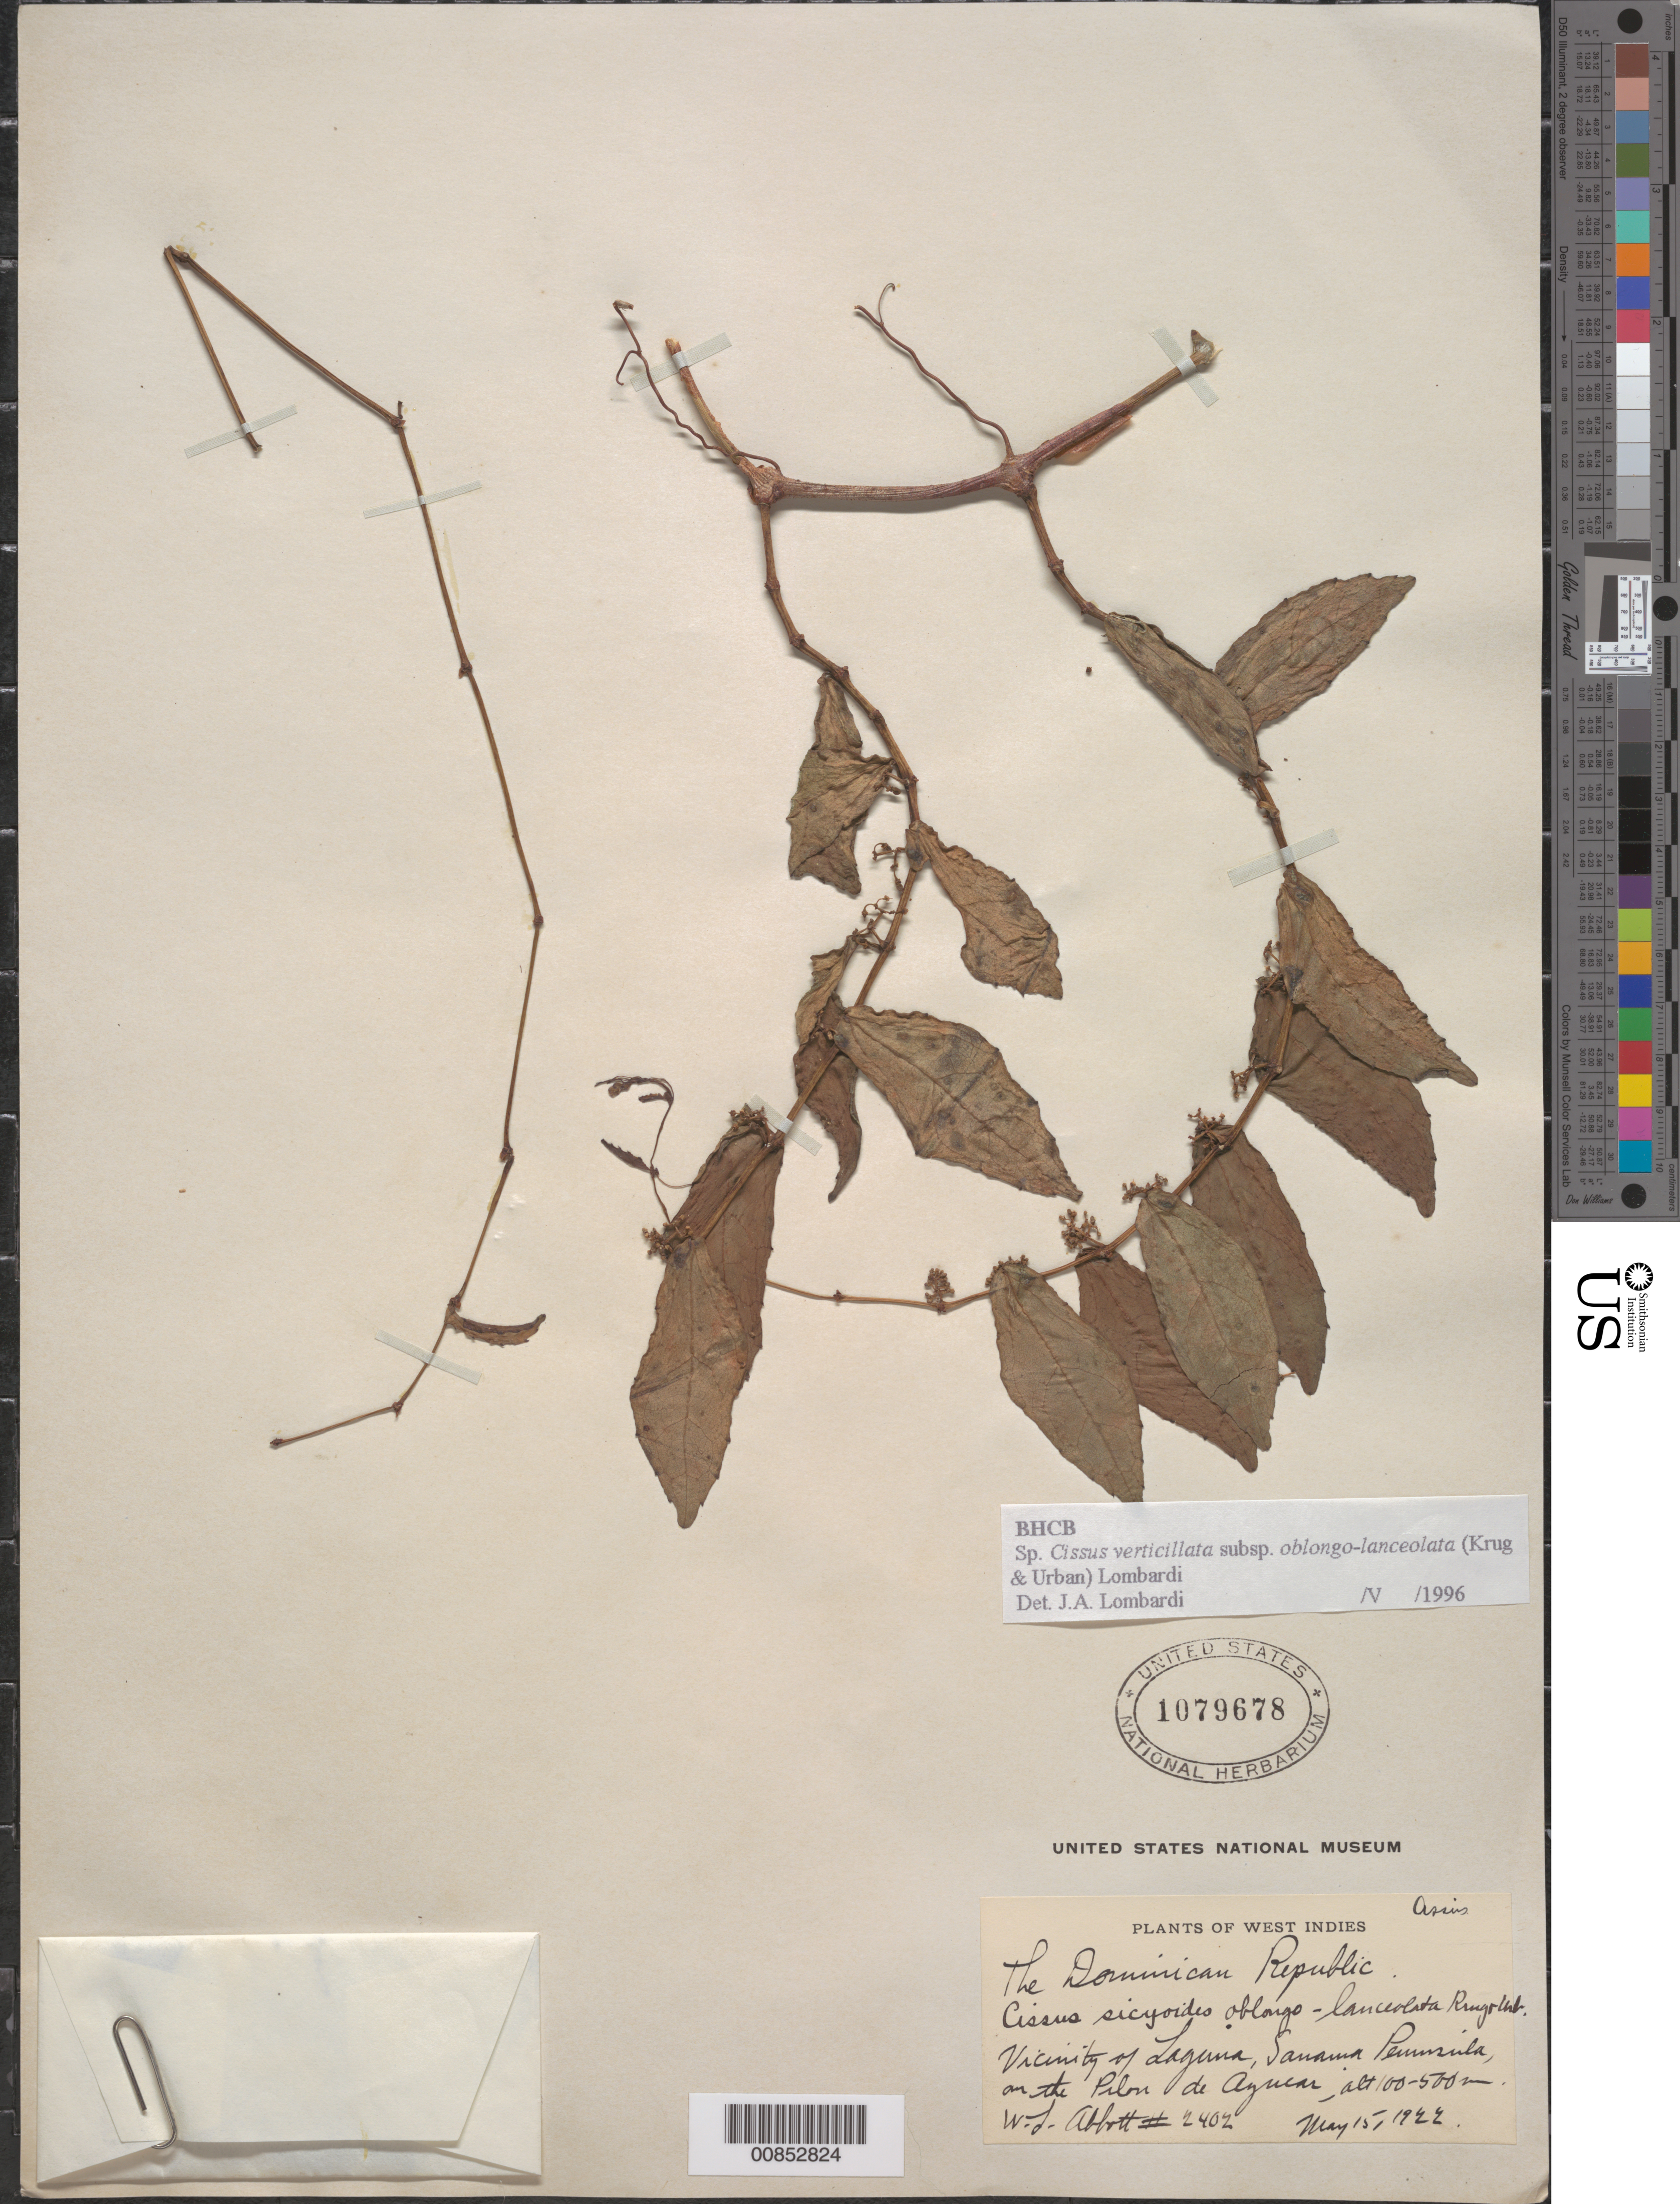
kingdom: Plantae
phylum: Tracheophyta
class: Magnoliopsida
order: Vitales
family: Vitaceae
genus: Cissus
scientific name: Cissus verticillata subsp. oblongolanceolata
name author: (Krug & Urb.) Lombardi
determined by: Lombardi, Julio A.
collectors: W. L. Abbott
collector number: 2402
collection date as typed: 15 May 1922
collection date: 1922-05-15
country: Dominican Republic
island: Hispaniola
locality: Vicinity of Laguna, Samaná Peninsula, on the Pilón de Azúcar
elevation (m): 100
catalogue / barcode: US 1079678